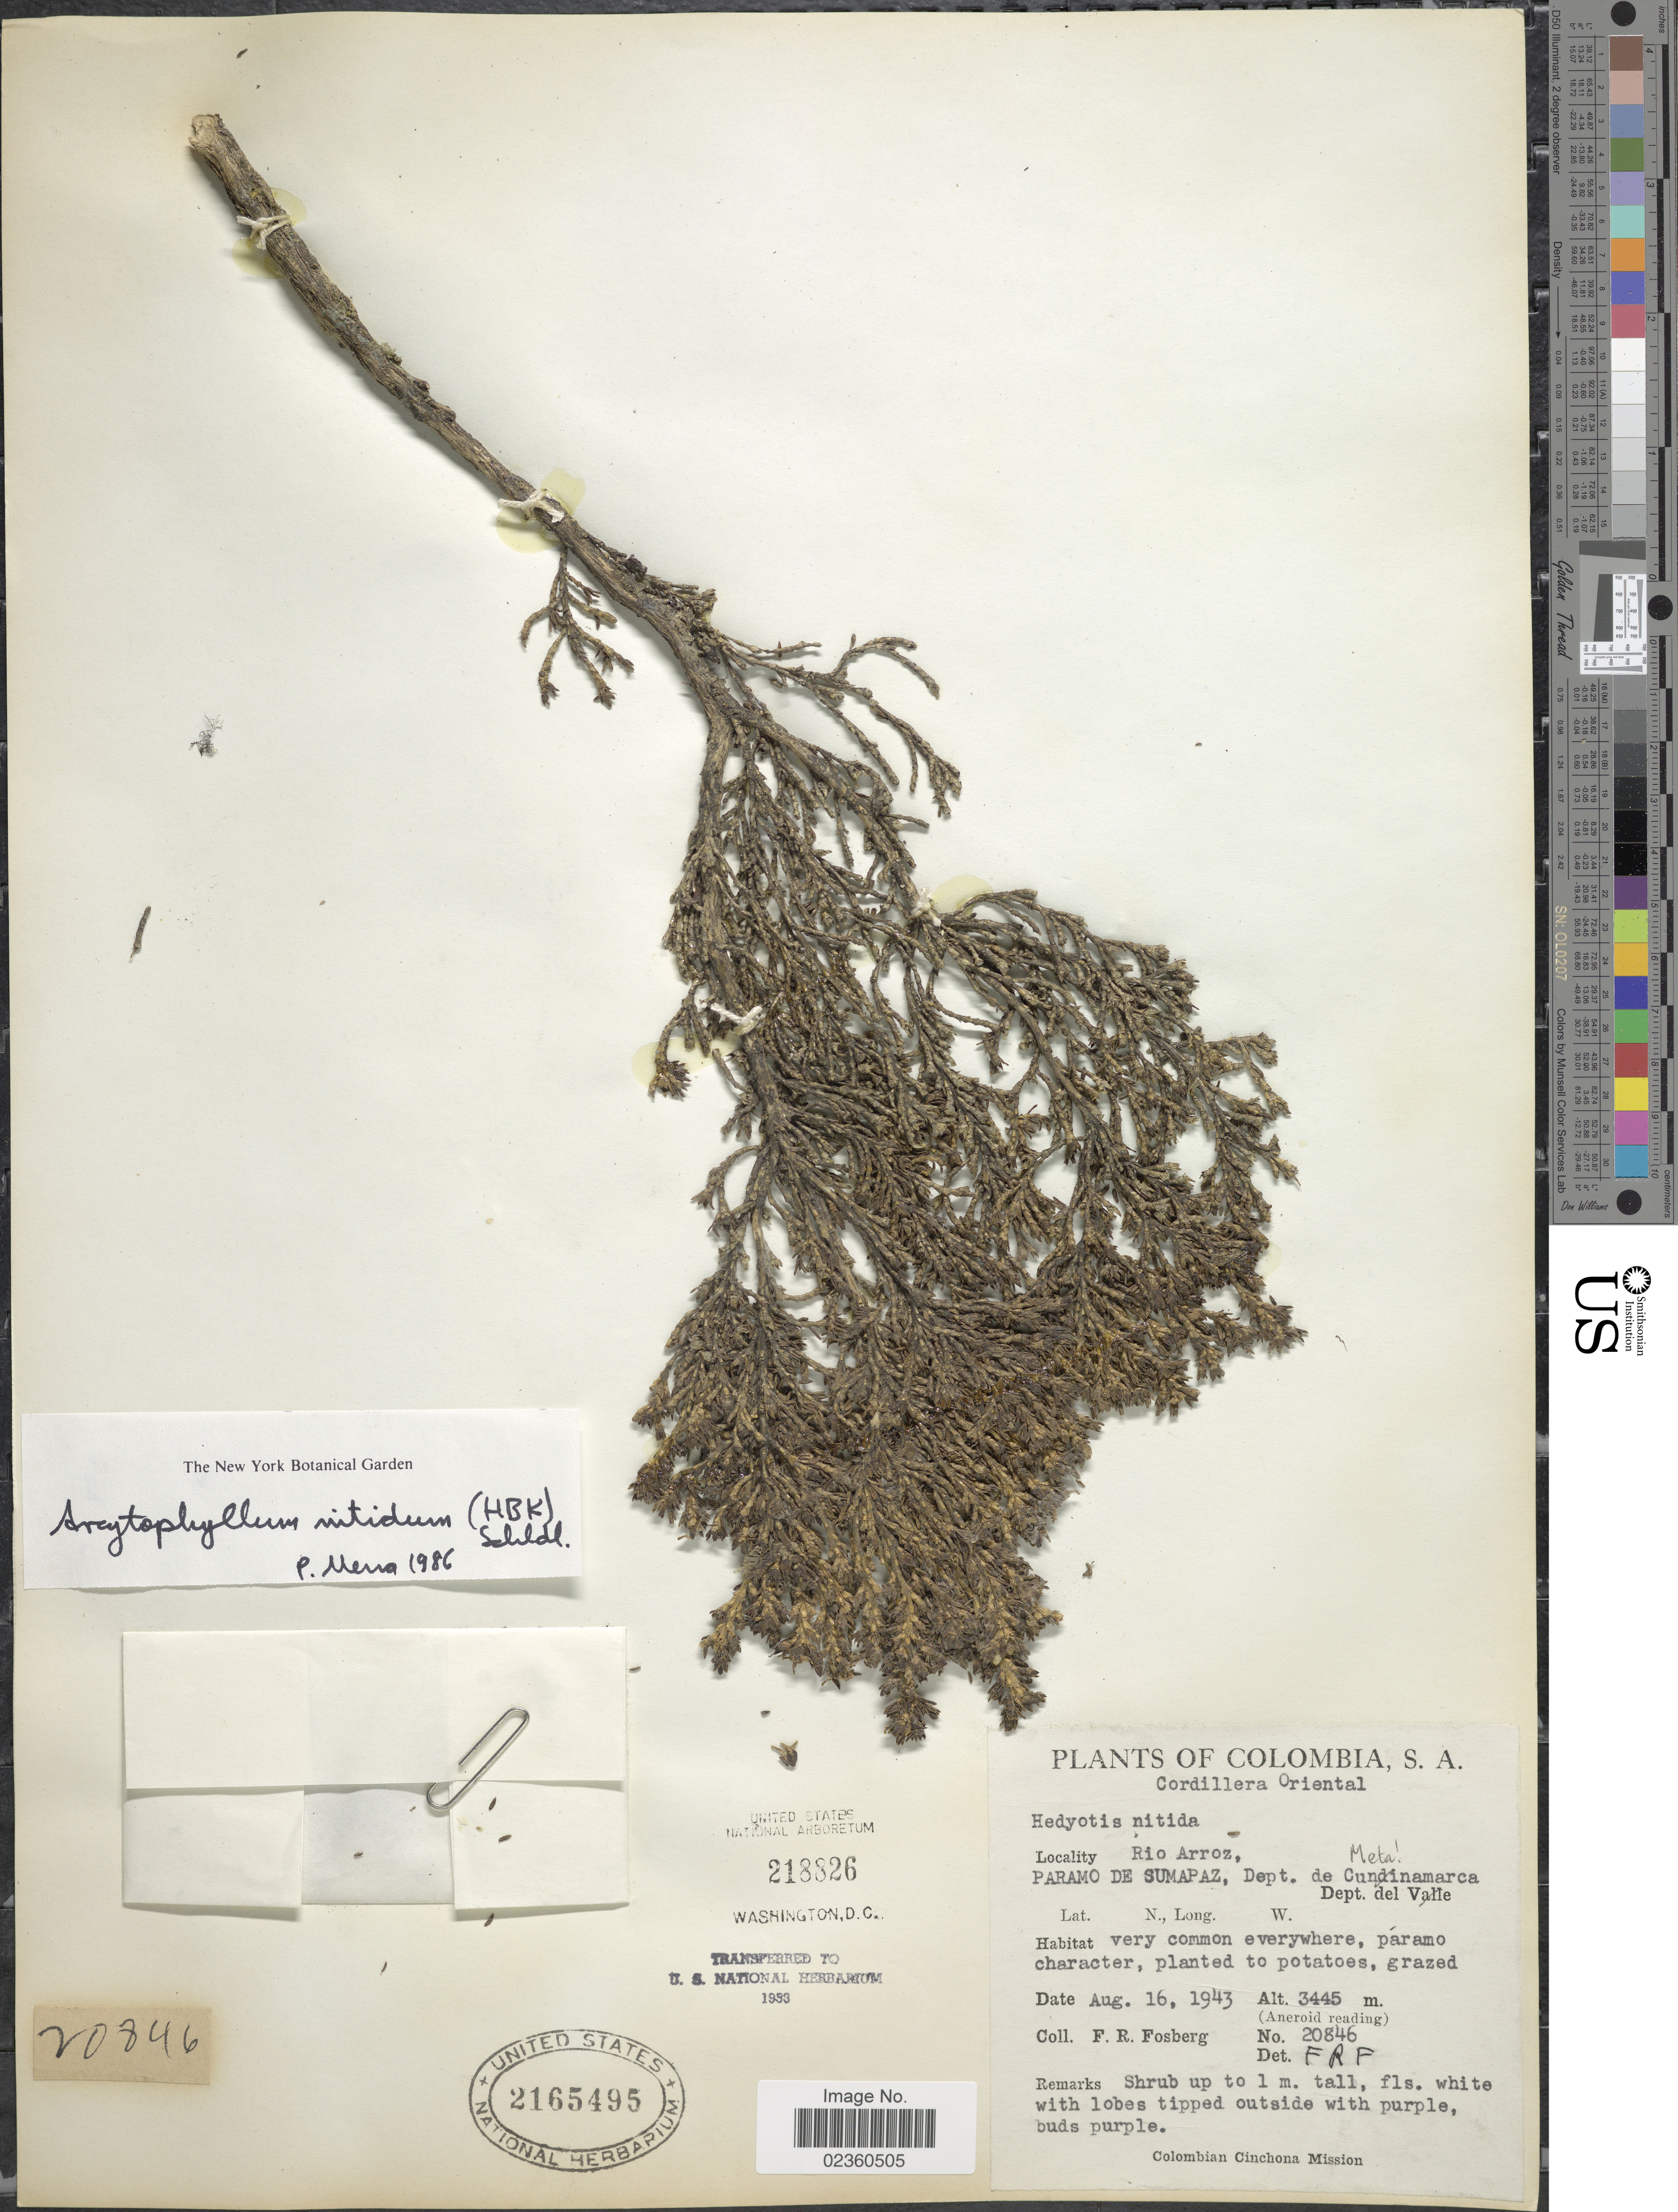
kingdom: Plantae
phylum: Tracheophyta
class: Magnoliopsida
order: Gentianales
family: Rubiaceae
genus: Arcytophyllum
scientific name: Arcytophyllum nitidum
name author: (Kunth) Schltdl.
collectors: F. R. Fosberg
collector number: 2846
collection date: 1943-08-16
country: Colombia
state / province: Meta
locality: Cordillera Oriental, Rio Arroz, Paramo De Sumapaz, Dept de Meta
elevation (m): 3445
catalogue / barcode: US 2165495